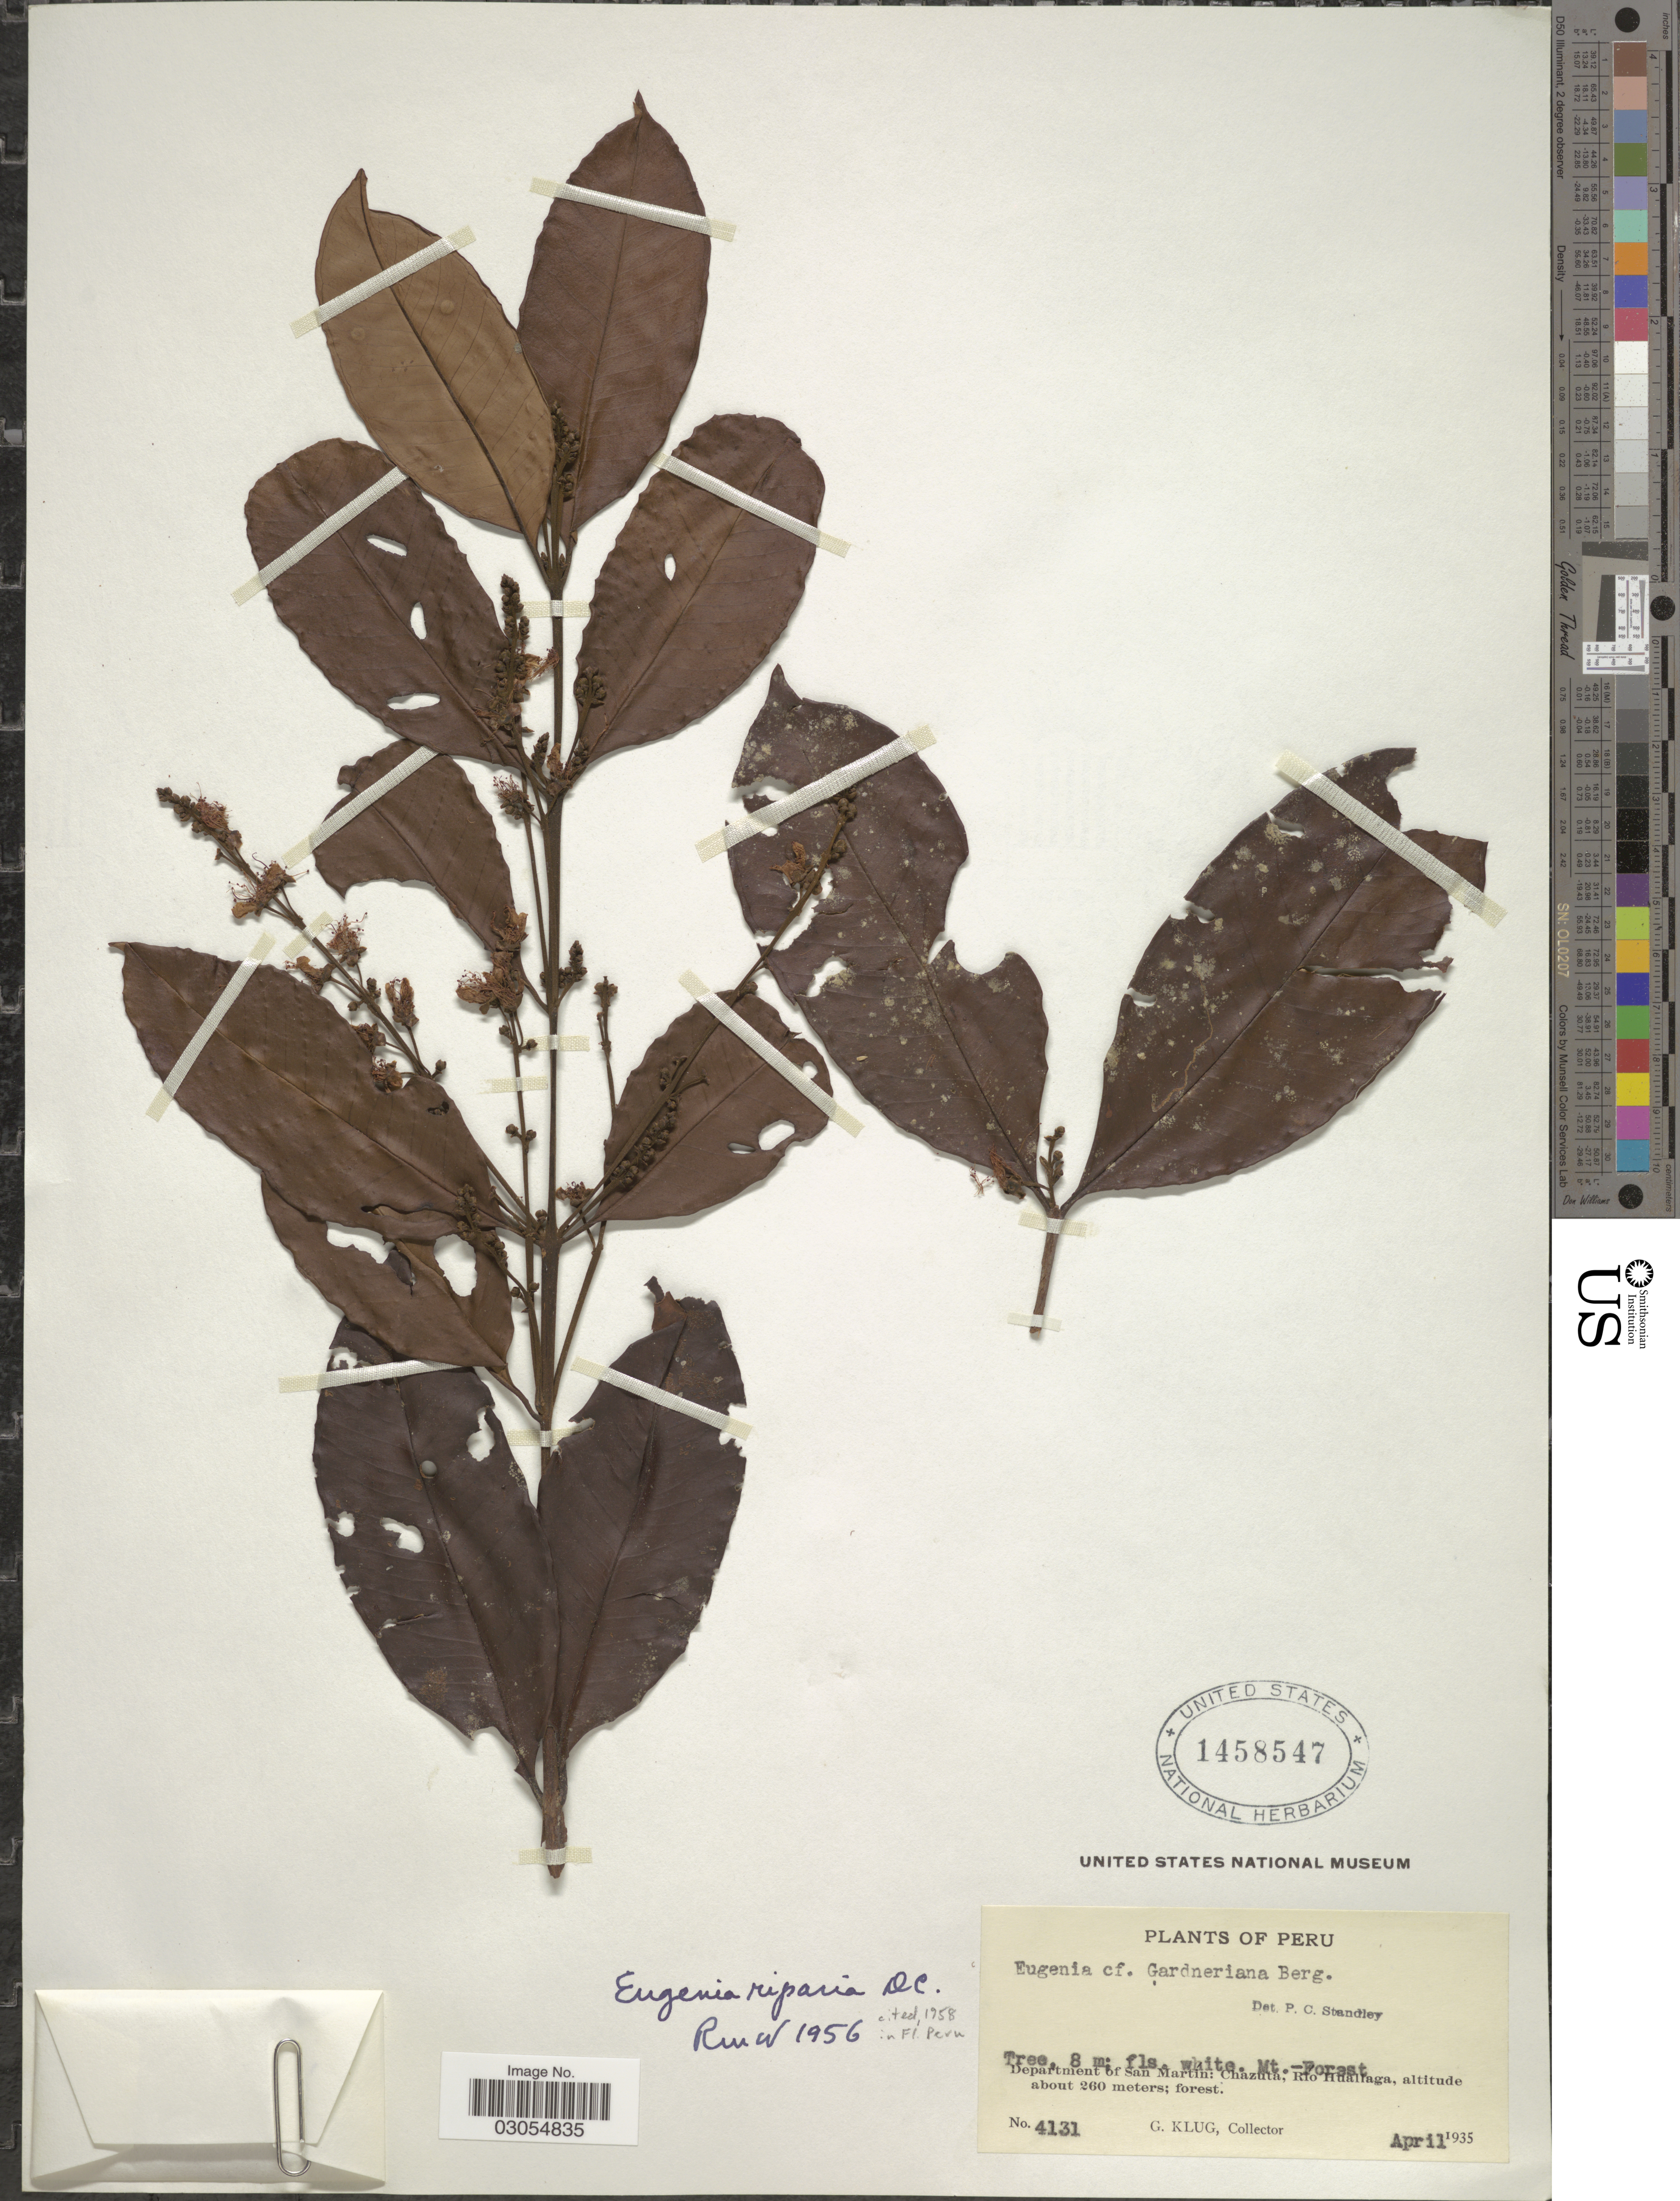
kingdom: Plantae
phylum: Tracheophyta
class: Magnoliopsida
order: Myrtales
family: Myrtaceae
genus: Eugenia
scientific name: Eugenia muricata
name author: DC.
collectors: G. Klug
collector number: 4131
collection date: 1935-04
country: Peru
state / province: San Martín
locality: Department of San Martín: Chazuta, Río Huallaga.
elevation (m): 260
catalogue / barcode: US 1458547